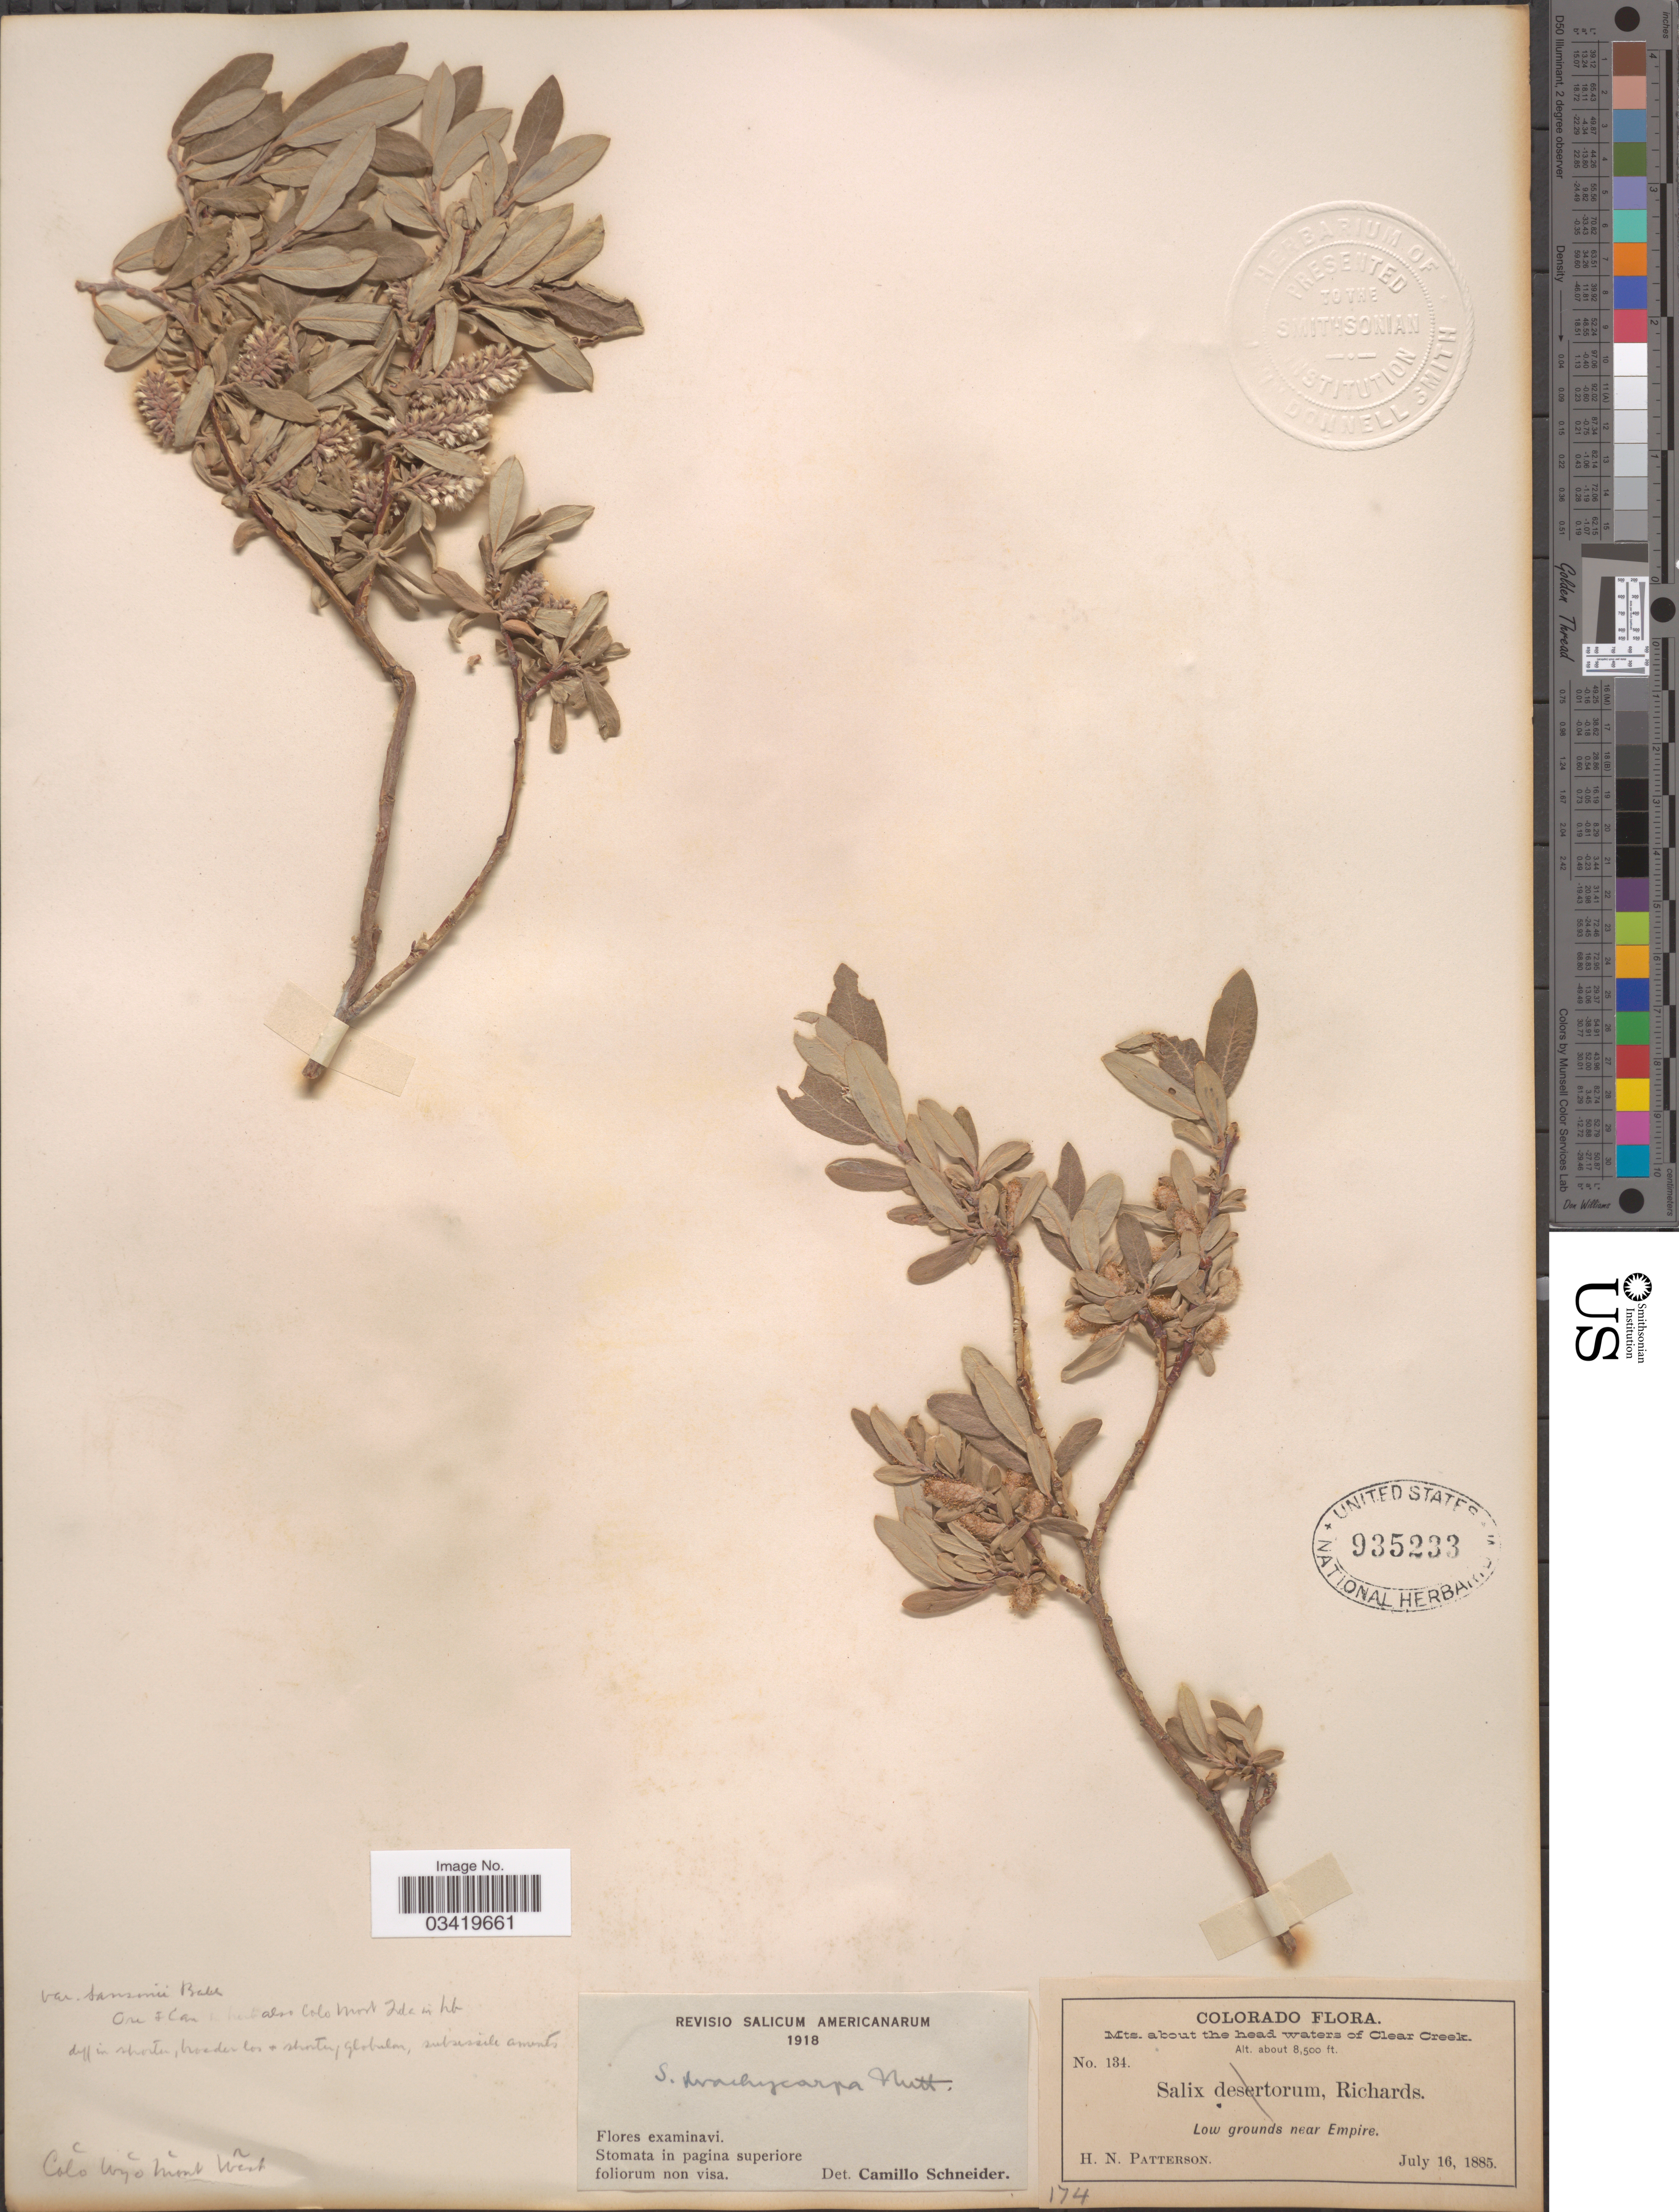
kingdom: Plantae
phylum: Tracheophyta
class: Magnoliopsida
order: Malpighiales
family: Salicaceae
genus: Salix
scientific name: Salix brachycarpa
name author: Nutt.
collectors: H. N. Patterson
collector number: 134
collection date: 1885-07-16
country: United States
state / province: Colorado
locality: Mts. about the head waters of Clear Creek. Low grounds near Empire.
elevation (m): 2591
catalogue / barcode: US 935233